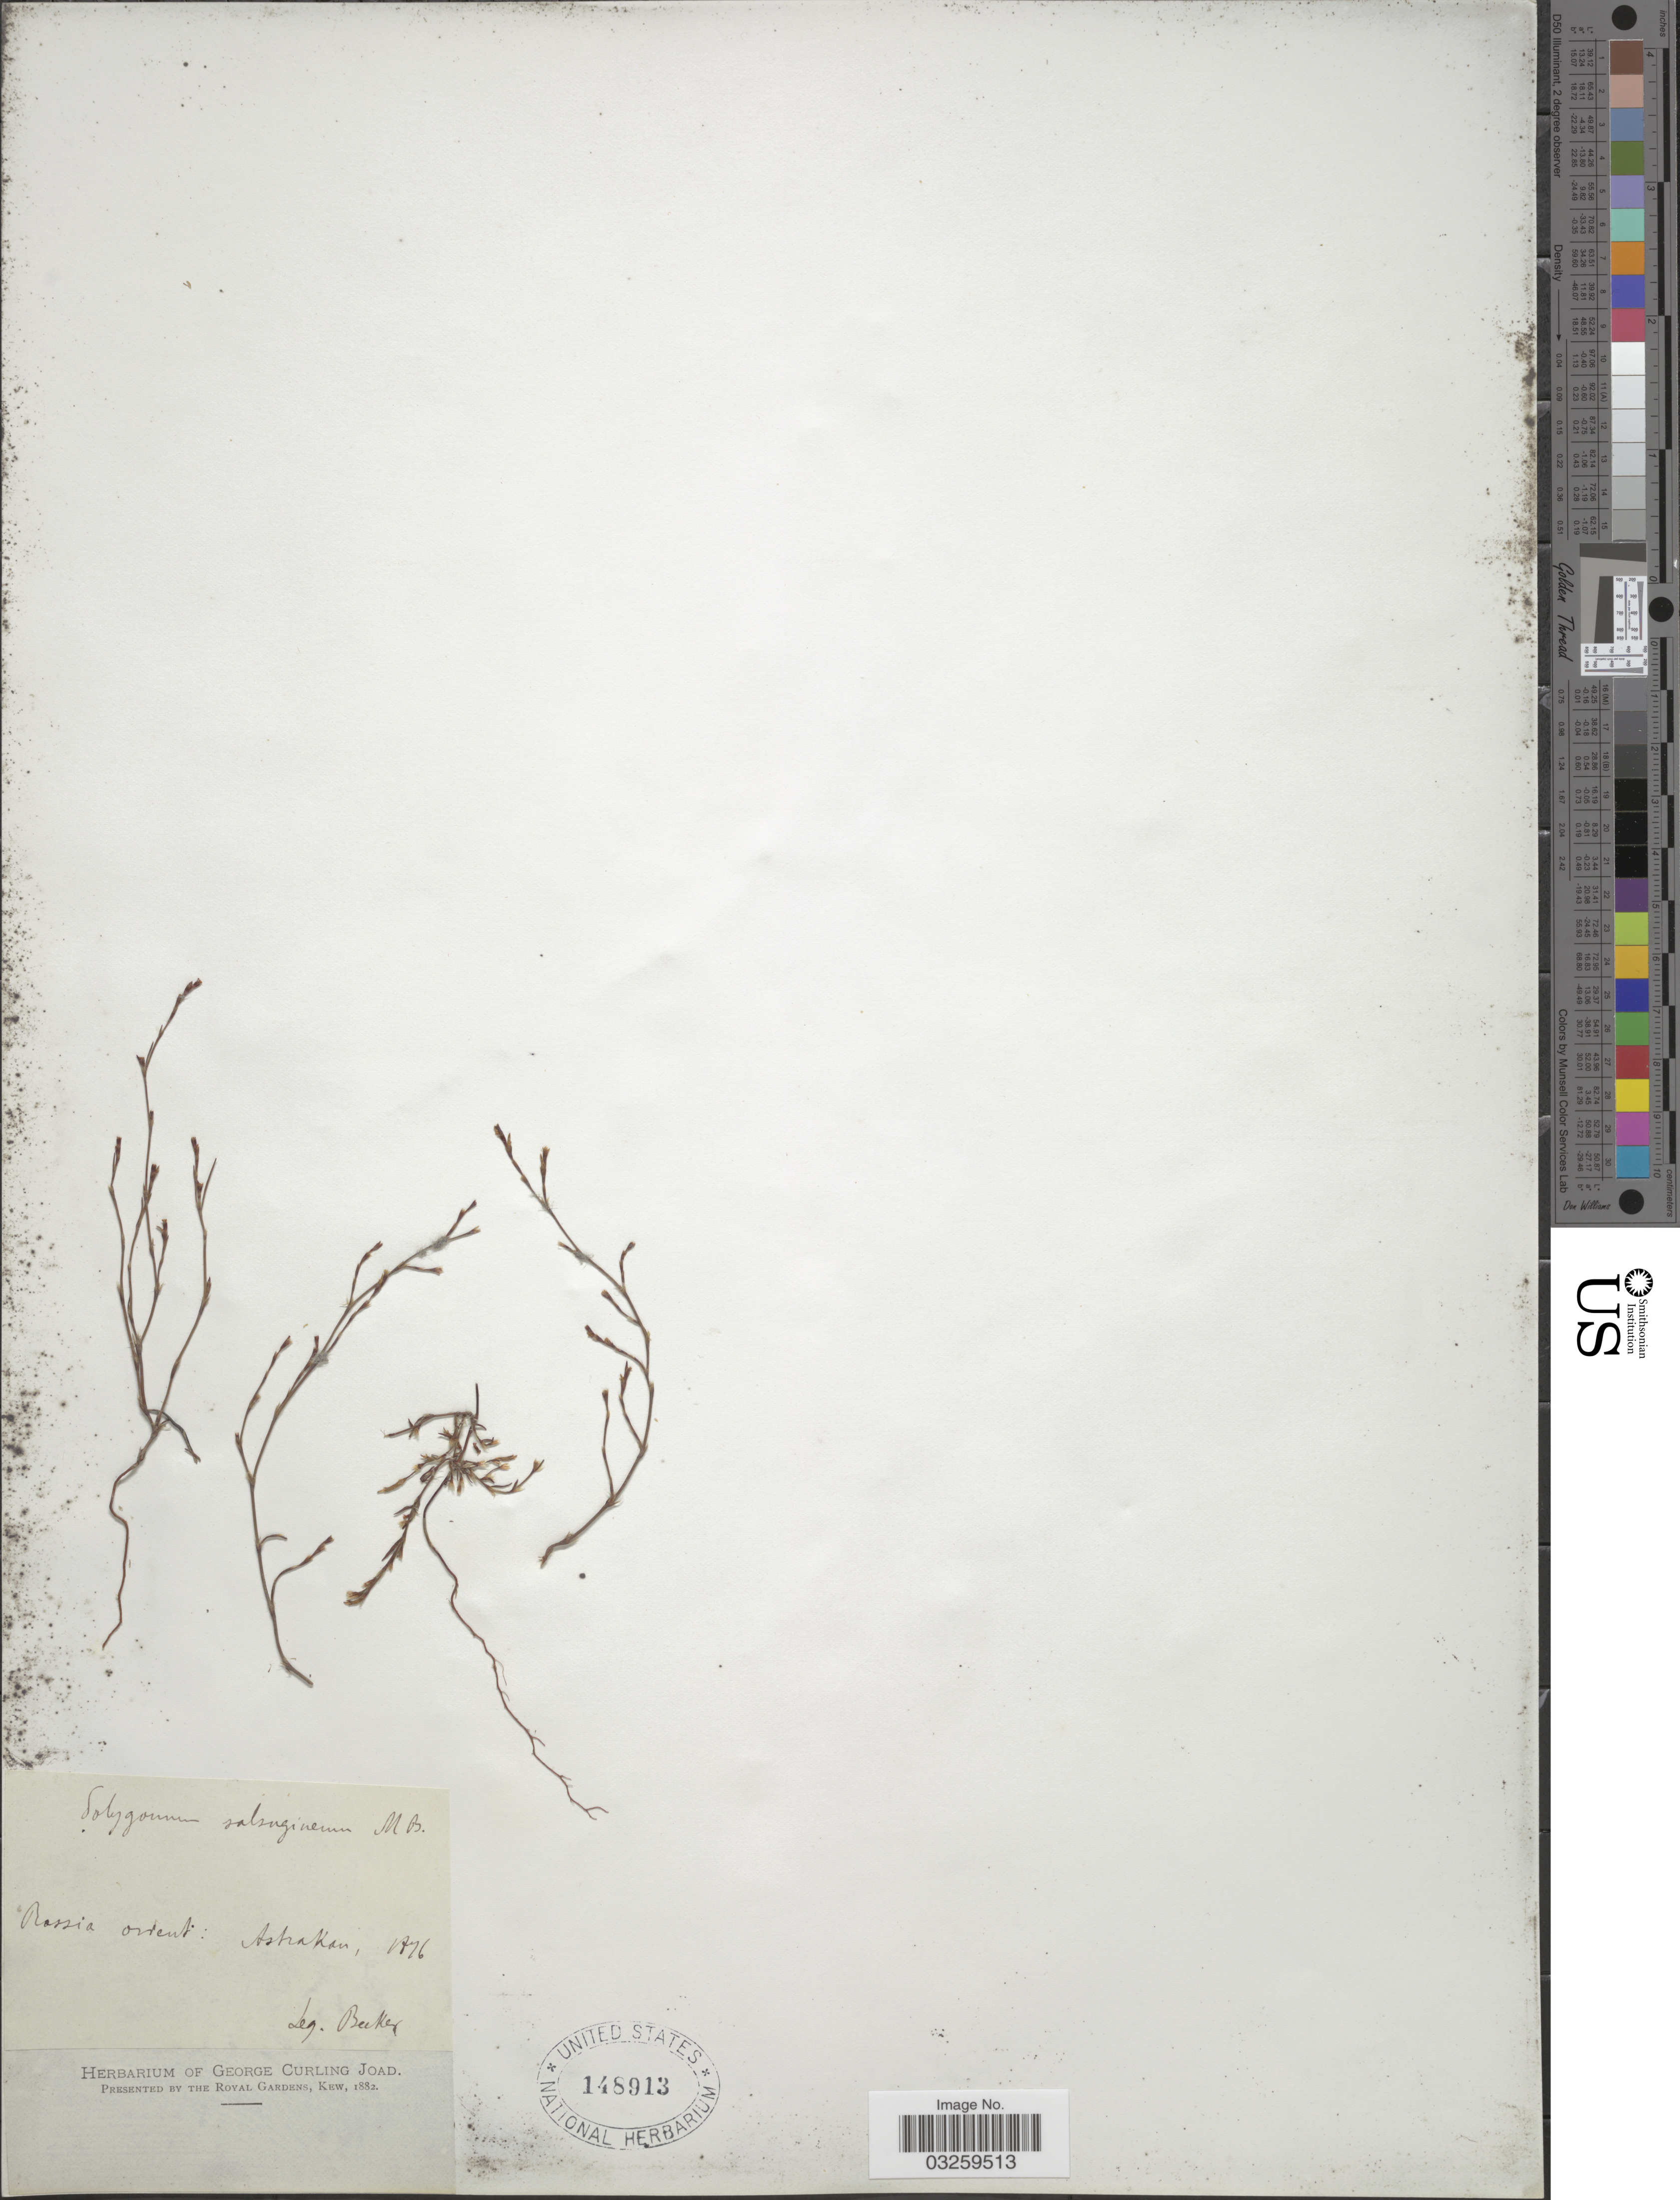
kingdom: Plantae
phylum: Tracheophyta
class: Magnoliopsida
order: Caryophyllales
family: Polygonaceae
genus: Polygonum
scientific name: Polygonum salsugineum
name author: M. Bieb.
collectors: -. Becker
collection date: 1876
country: Russian Federation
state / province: Astrakhan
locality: Rossia orient: Astrakan.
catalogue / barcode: US 148913